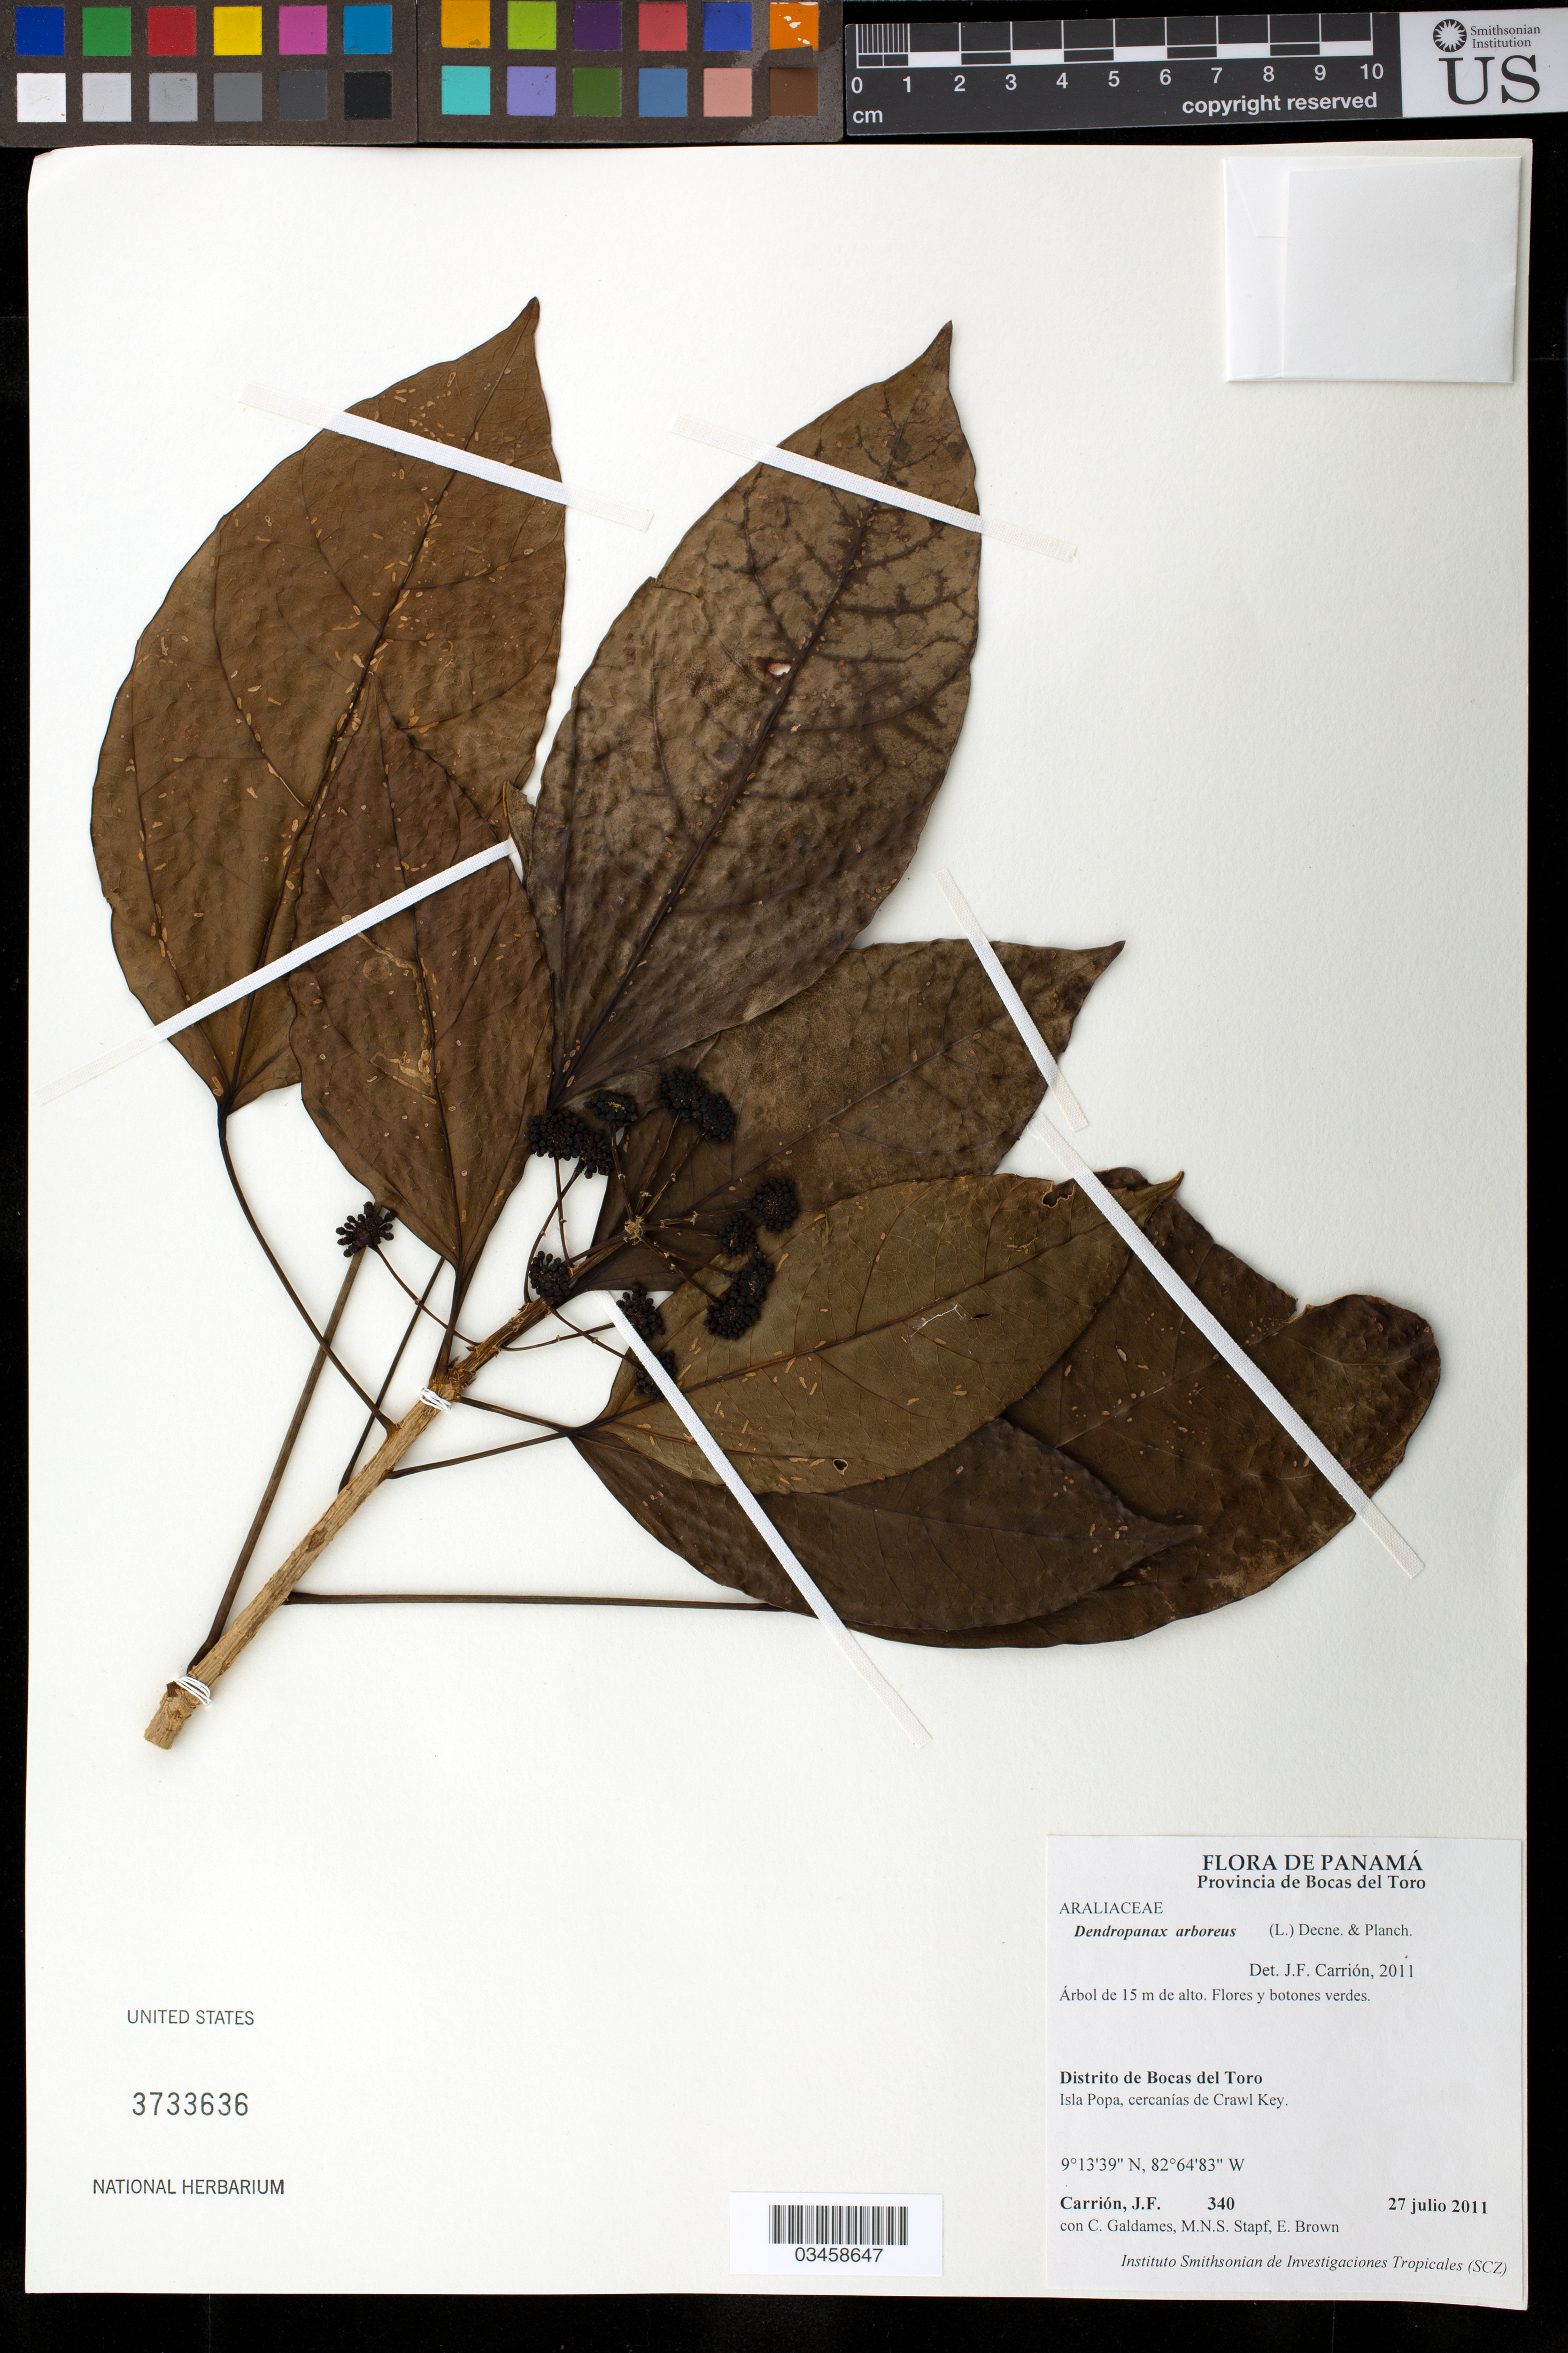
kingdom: Plantae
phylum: Tracheophyta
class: Magnoliopsida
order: Apiales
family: Araliaceae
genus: Dendropanax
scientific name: Dendropanax arboreus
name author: (L.) Decne. & Planch.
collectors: J. F. Carrión, C. Galdames, M. Stapf & E. Brown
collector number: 340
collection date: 2011-07-27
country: Panama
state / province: Bocas del Toro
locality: Isla Popa, cercanias de Crawl Key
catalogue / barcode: US 3733636